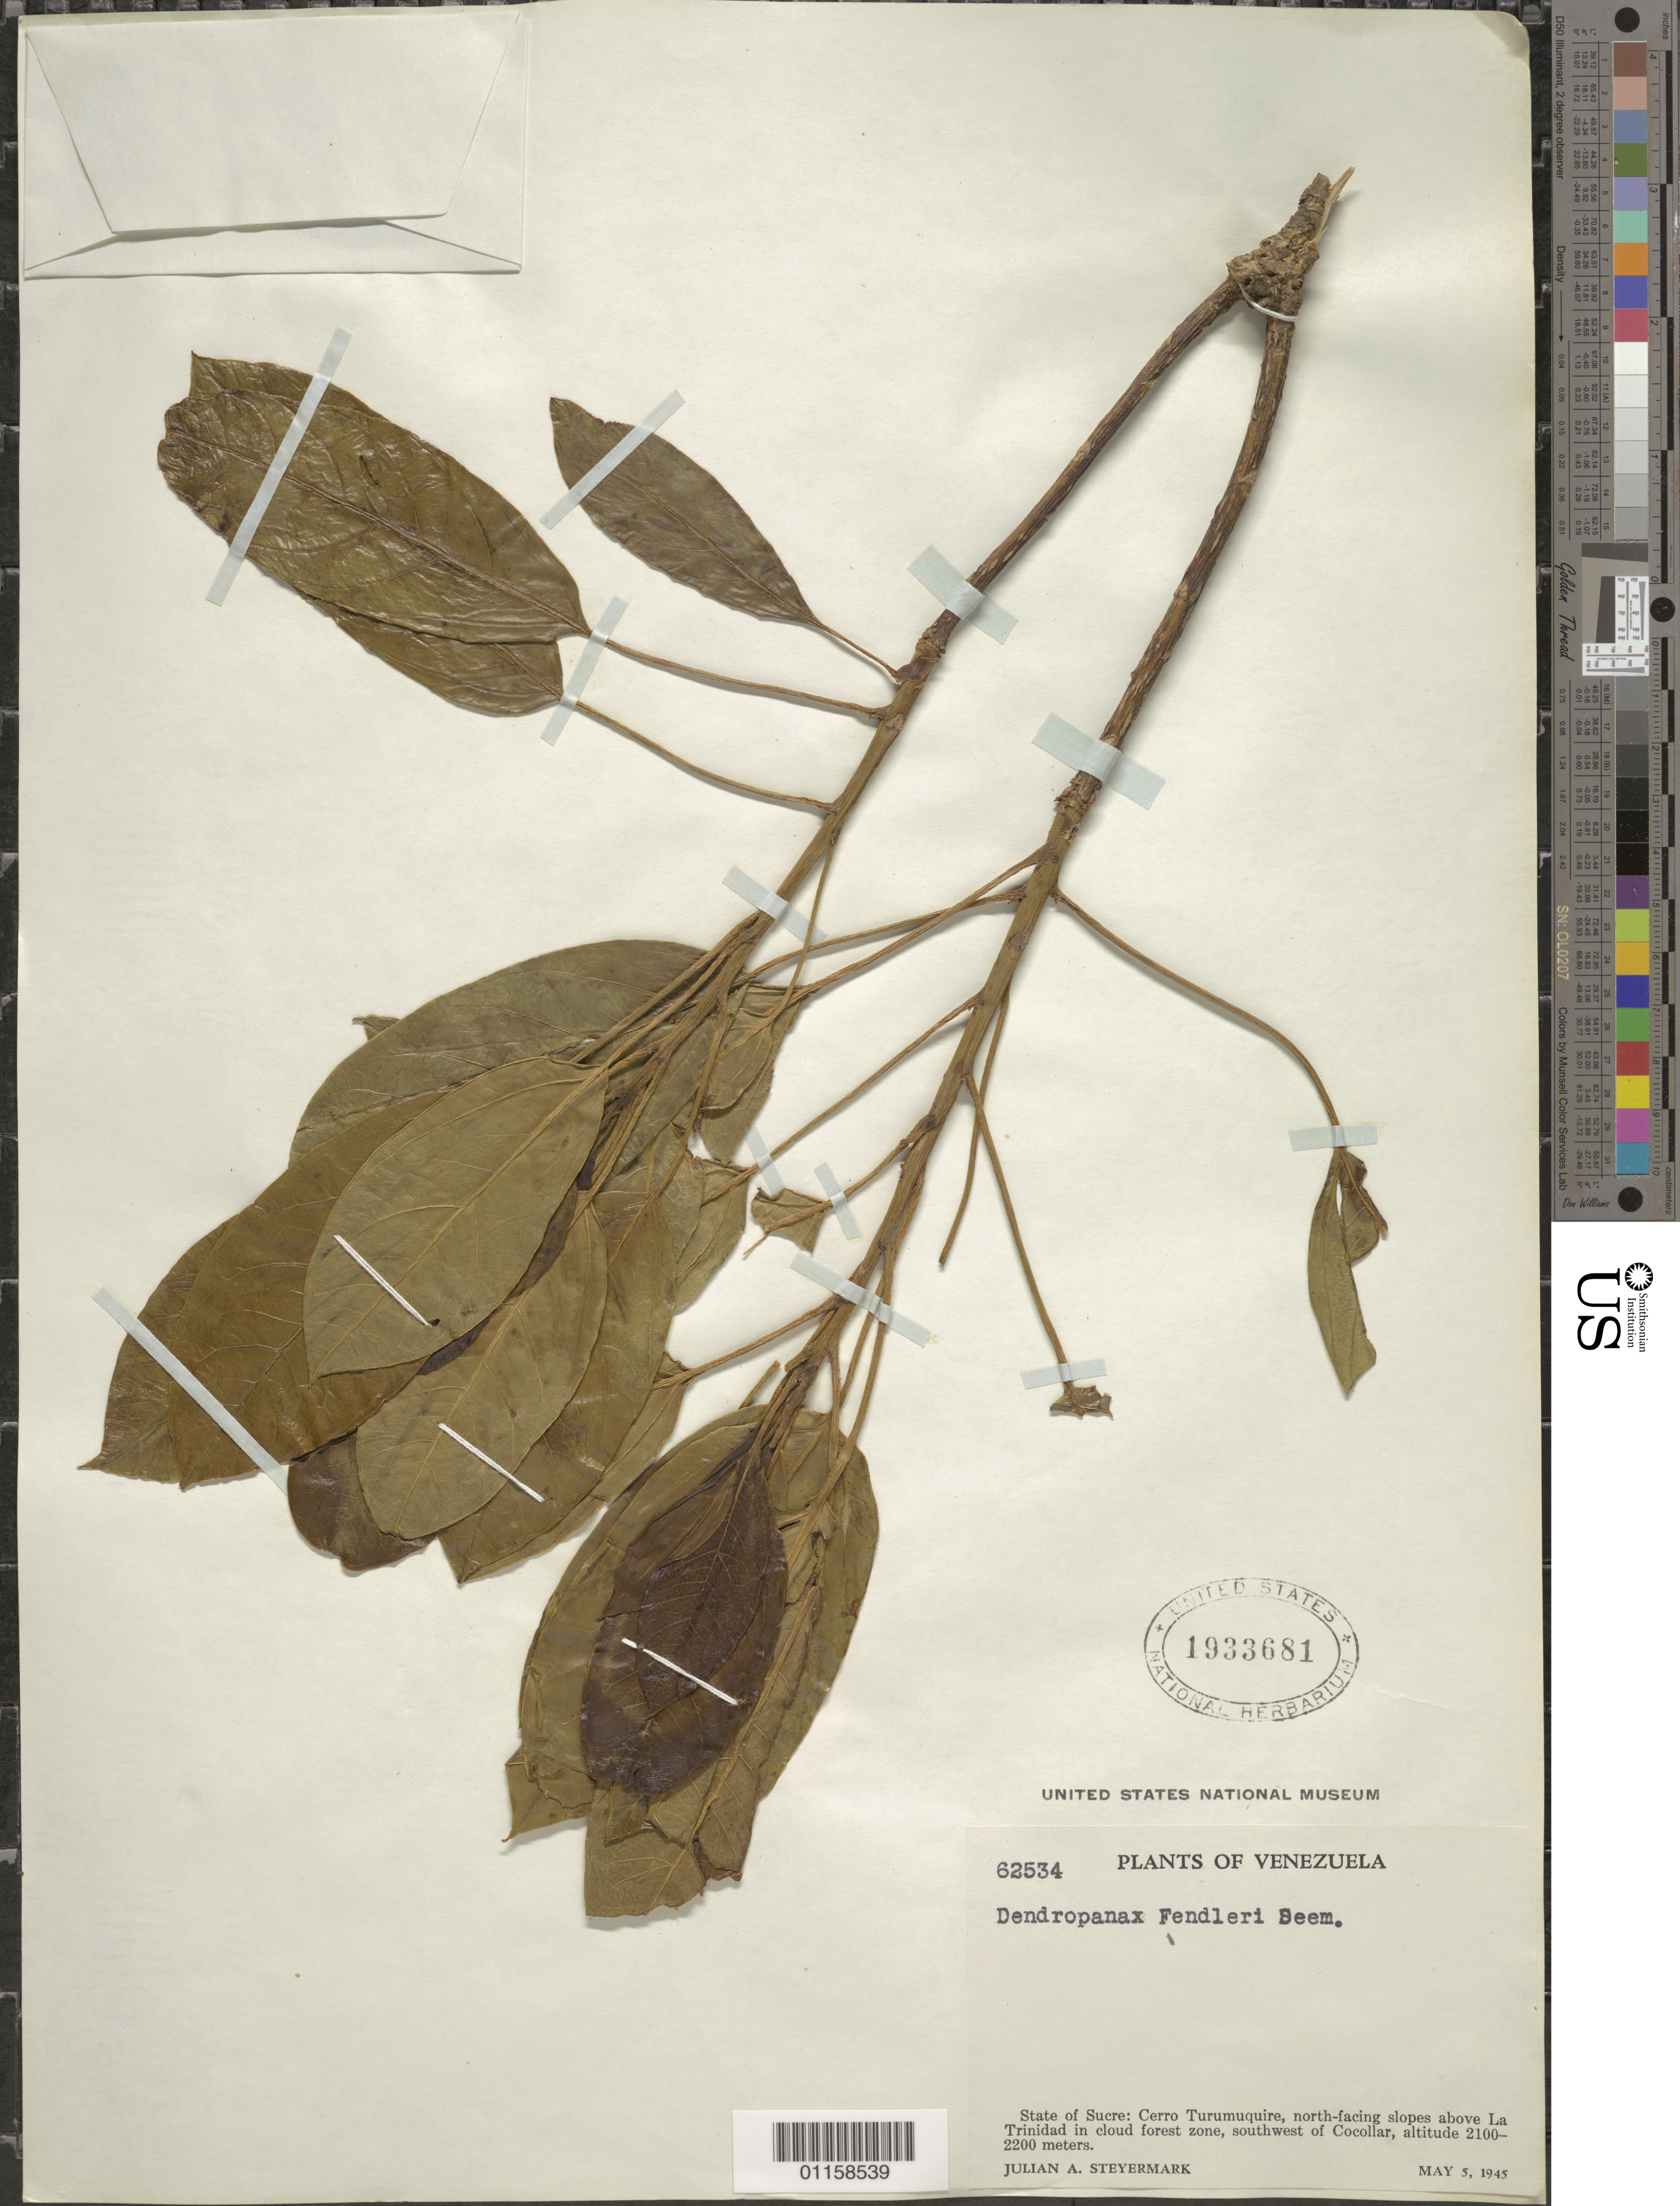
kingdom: Plantae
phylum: Tracheophyta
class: Magnoliopsida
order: Apiales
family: Araliaceae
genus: Dendropanax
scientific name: Dendropanax fendleri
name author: Seem.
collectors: J. Steyermark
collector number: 62534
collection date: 1945-05-05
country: Venezuela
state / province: Sucre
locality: Cerro Turumuquire, N - facing slopes above La Trinidad, SW of Cocollar.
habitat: Forest zone.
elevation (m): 2100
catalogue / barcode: US 1933681